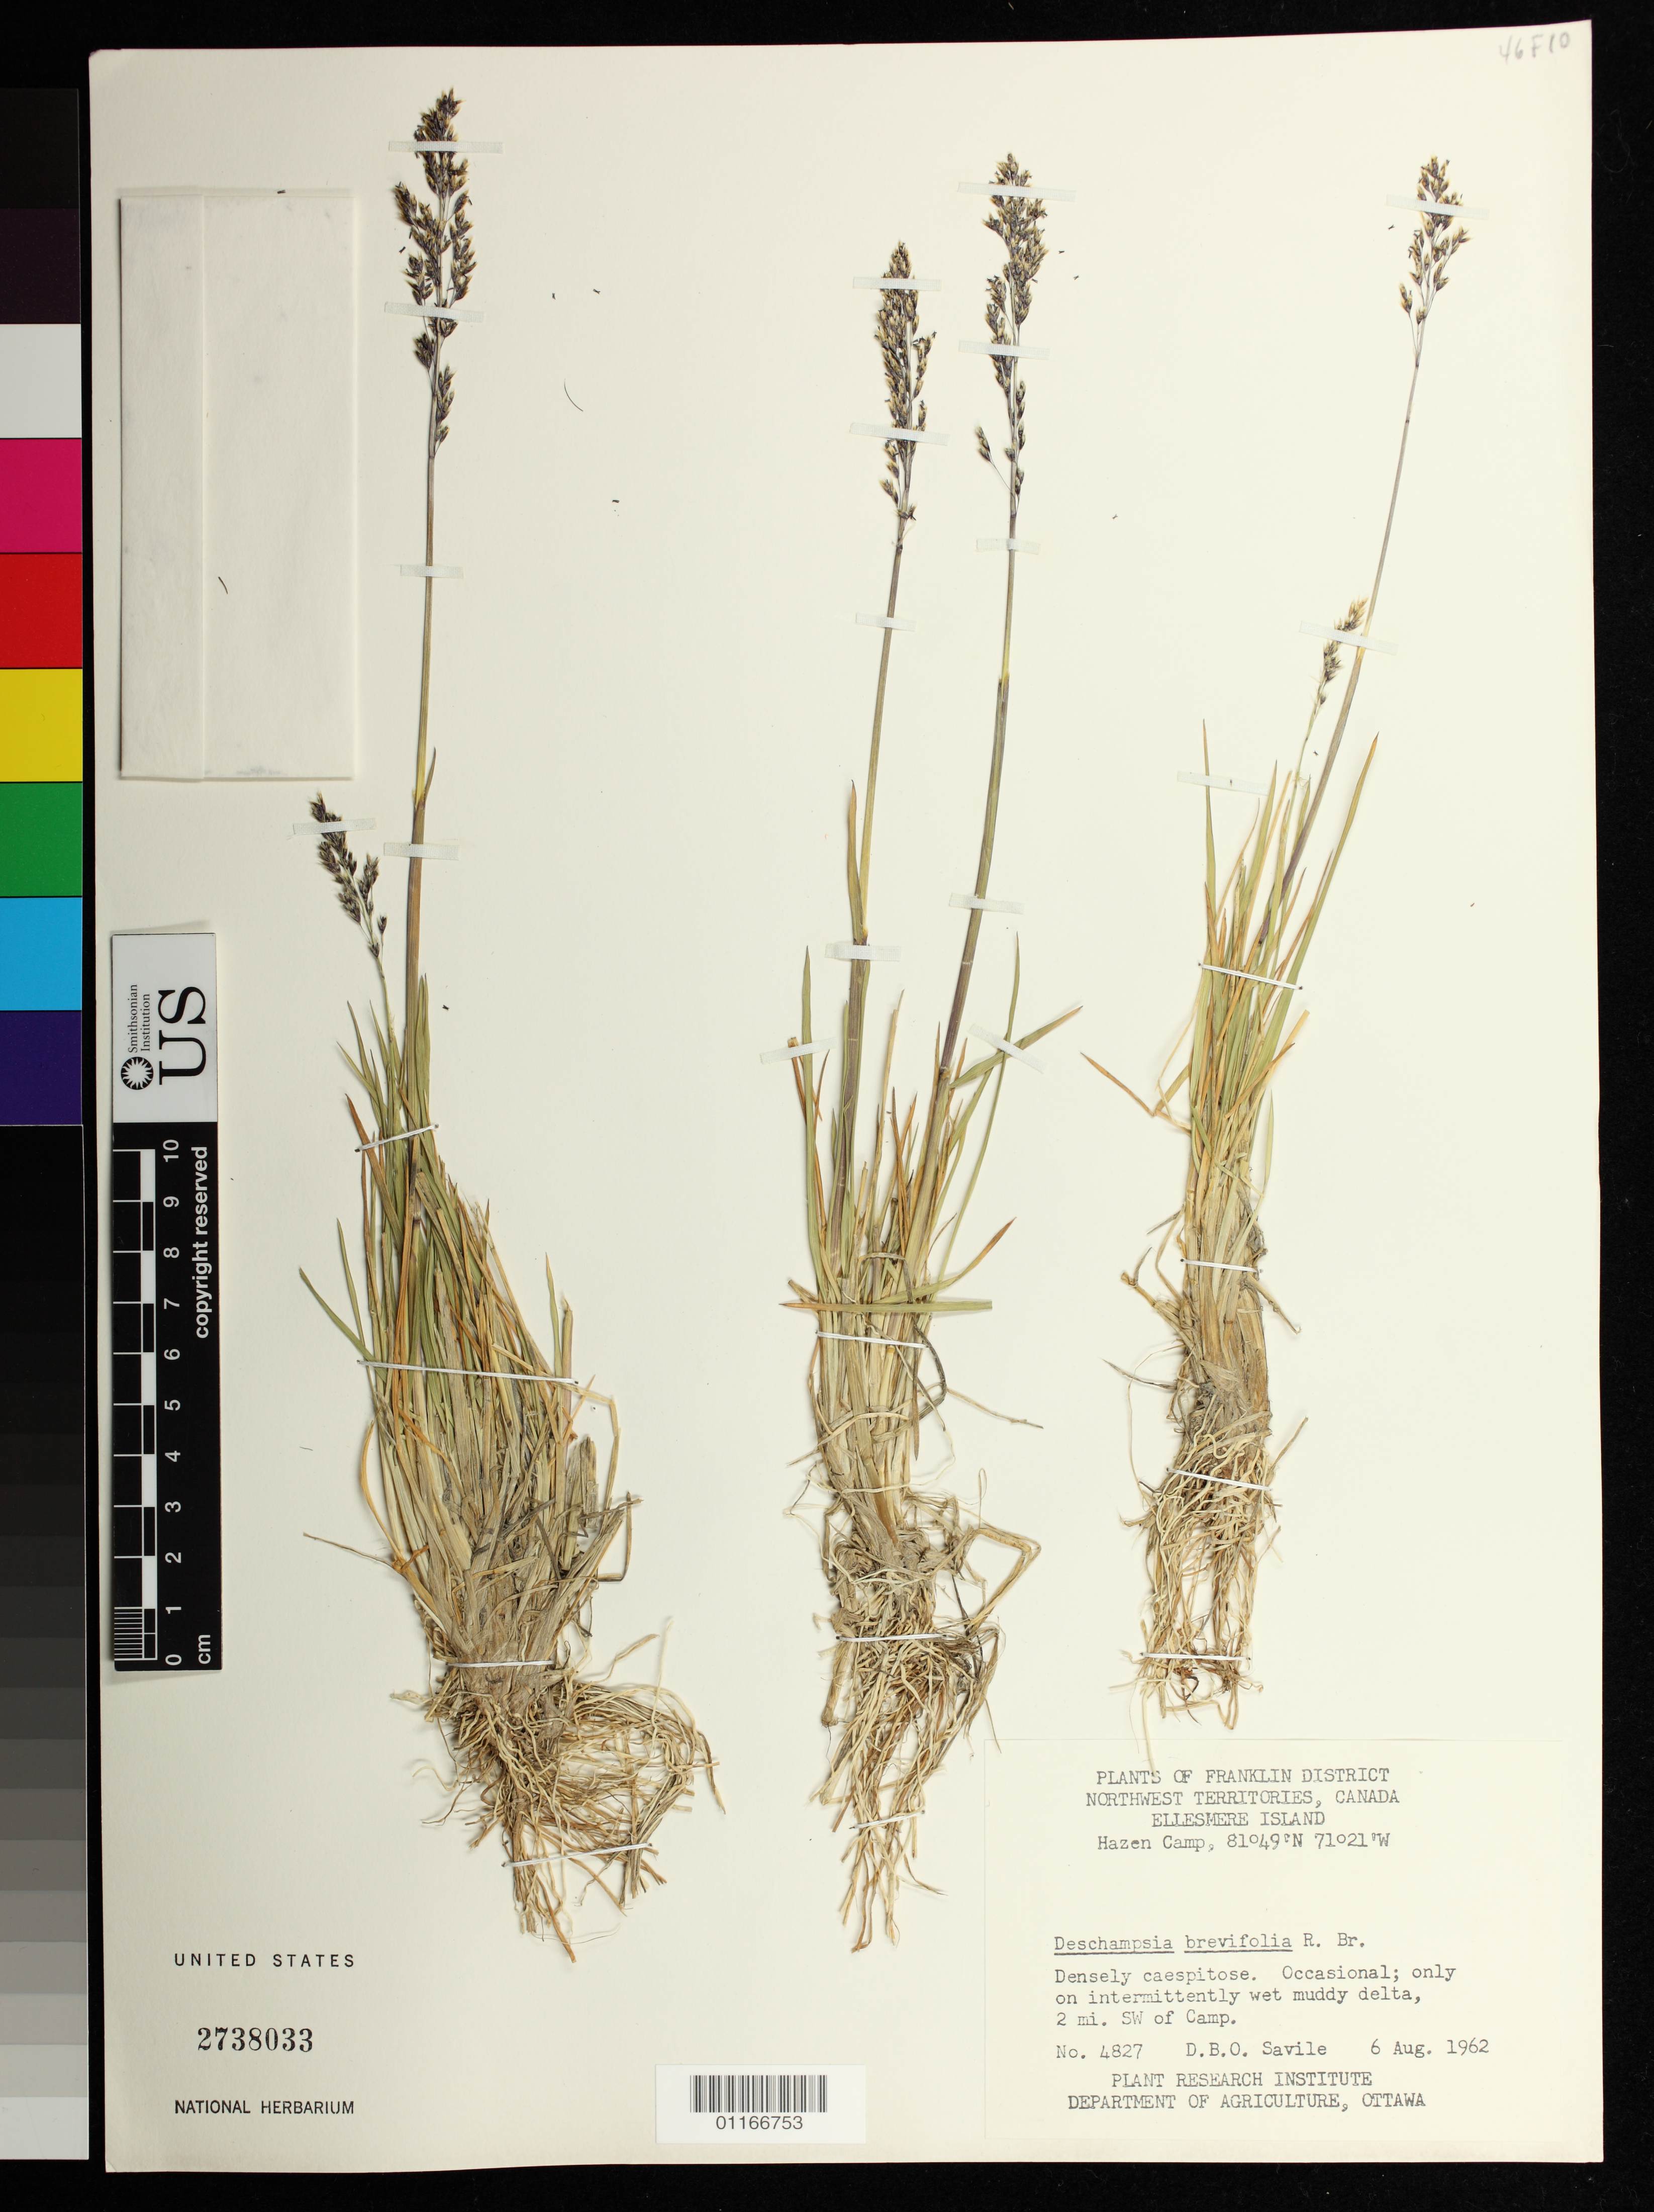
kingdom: Plantae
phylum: Tracheophyta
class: Liliopsida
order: Poales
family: Poaceae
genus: Deschampsia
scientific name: Deschampsia brevifolia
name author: R. Br. in Parry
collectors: D. Savile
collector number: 4827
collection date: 1962-08-06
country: Canada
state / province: Northwest Territories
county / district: Franklin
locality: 2 miles SW of Hazen Camp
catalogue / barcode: US 2738033